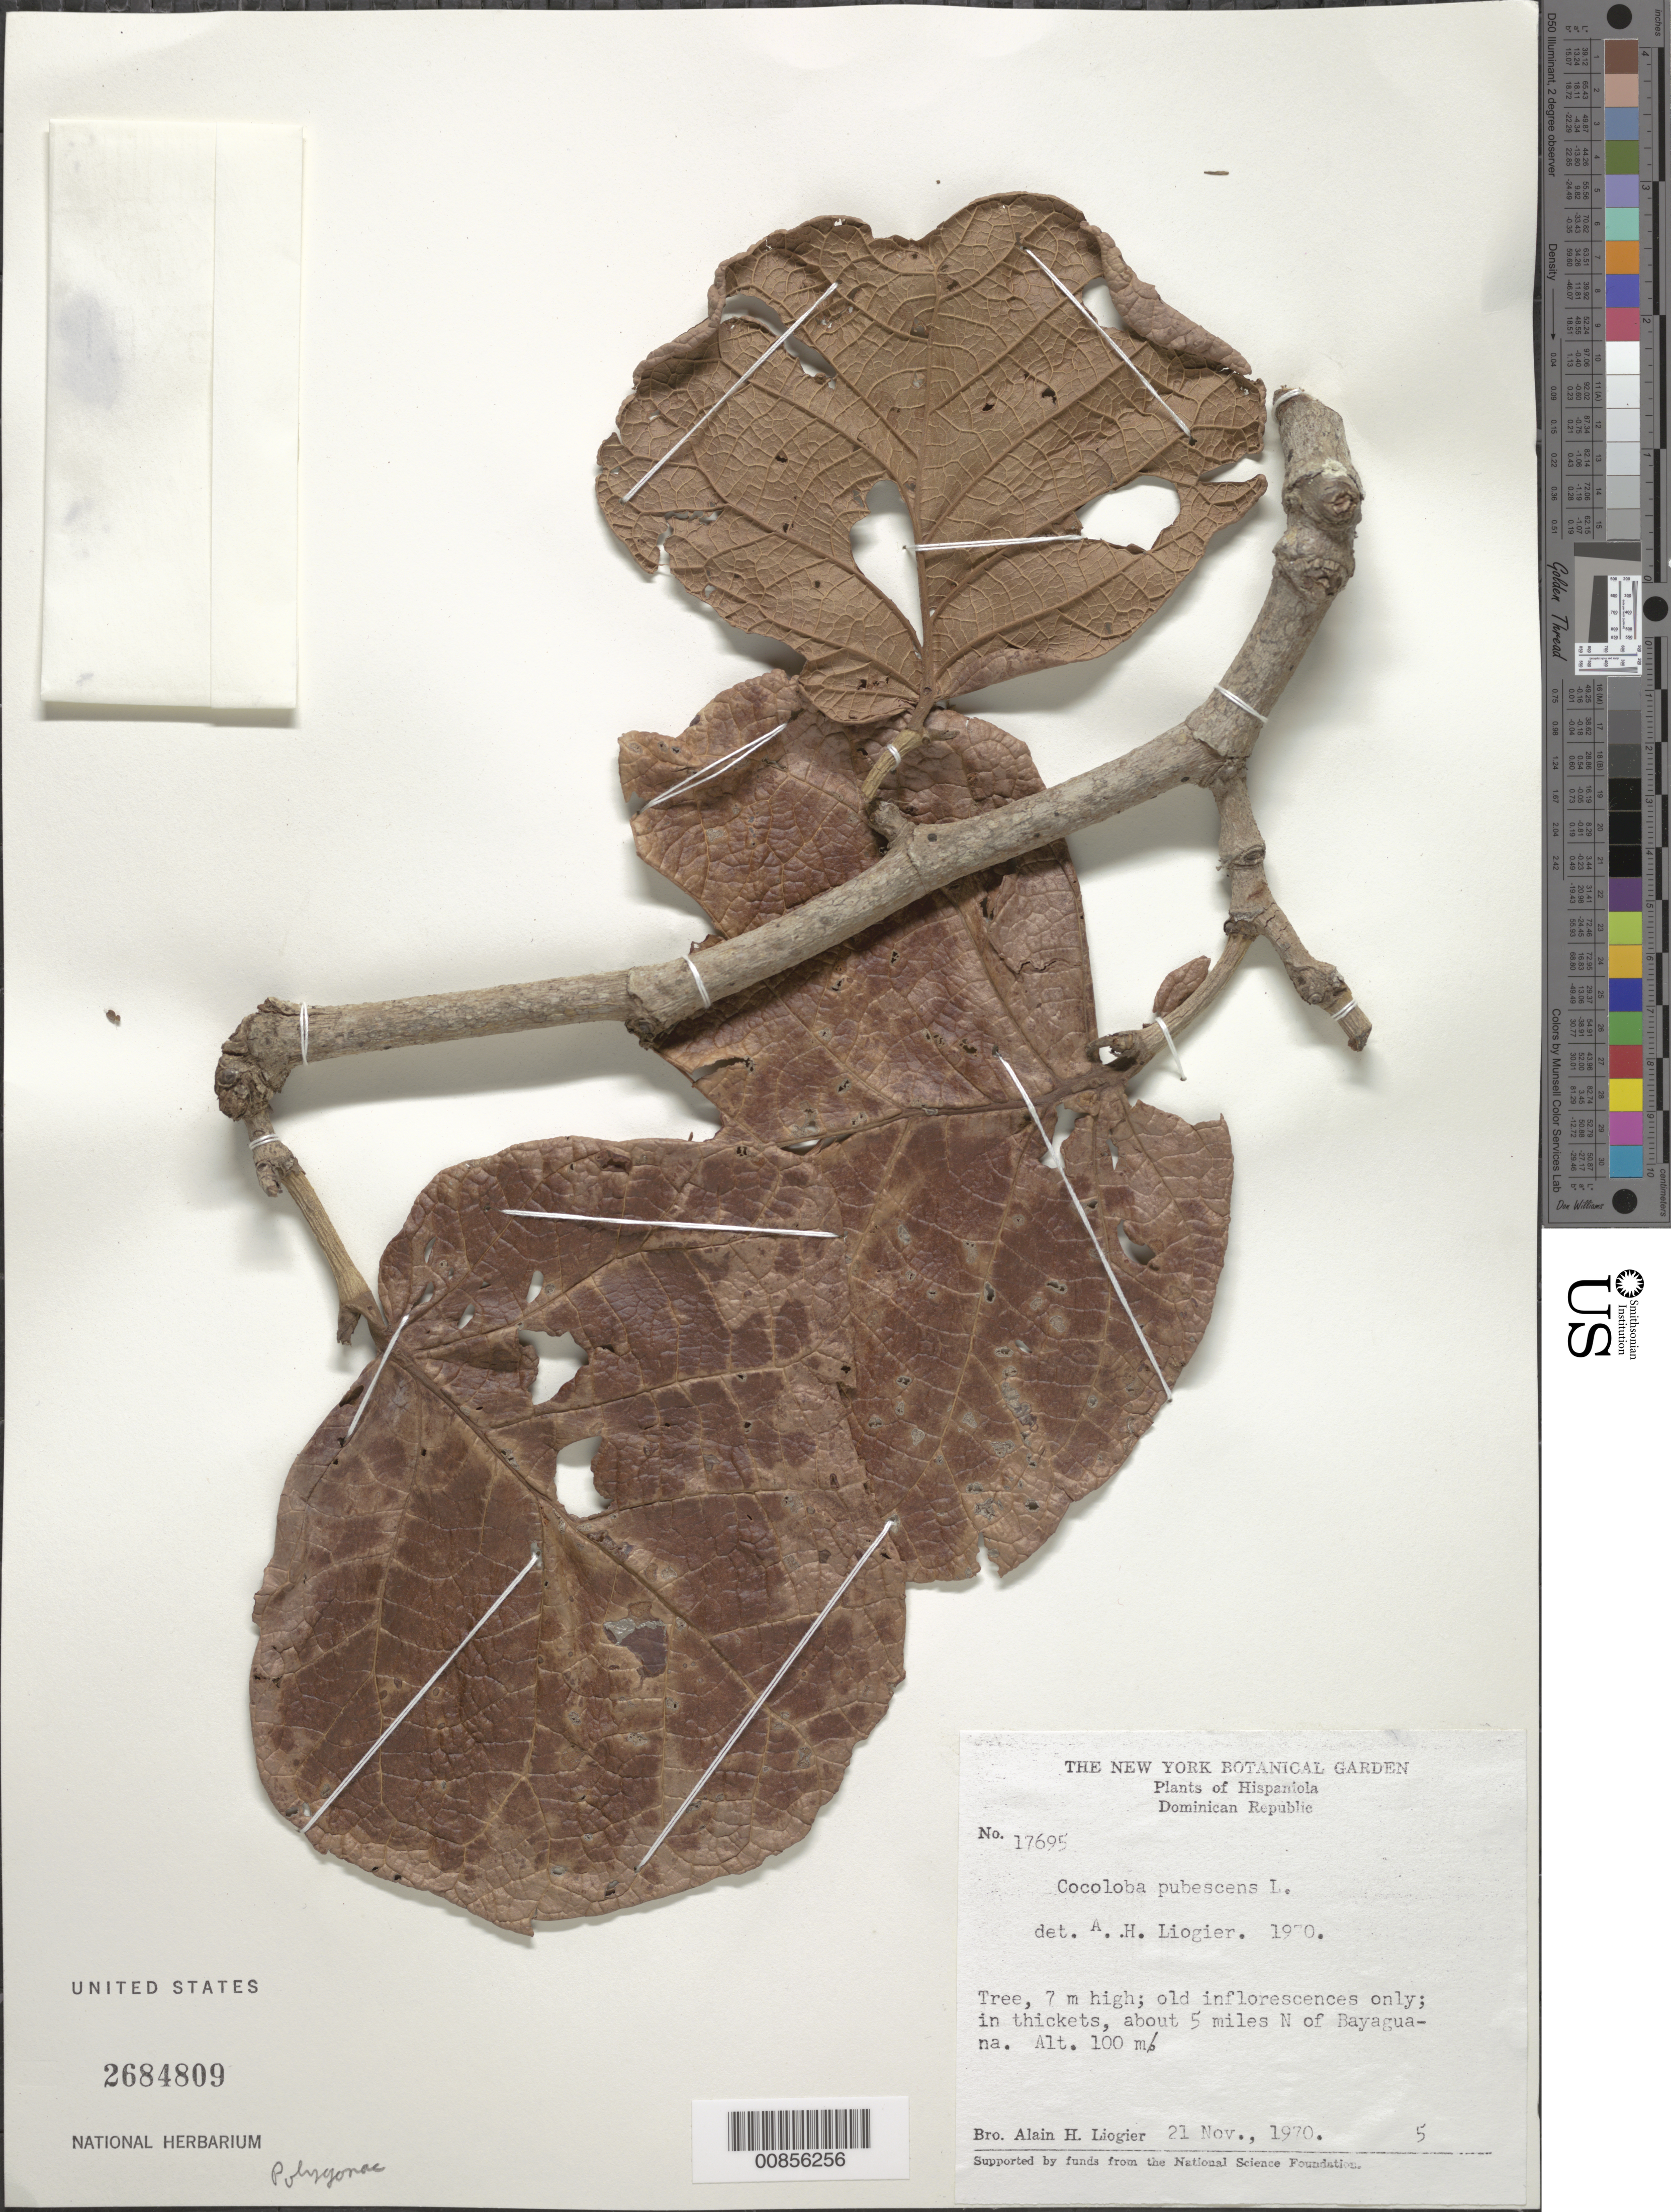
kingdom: Plantae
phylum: Tracheophyta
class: Magnoliopsida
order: Caryophyllales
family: Polygonaceae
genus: Coccoloba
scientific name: Coccoloba pubescens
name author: L.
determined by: Liogier, Alain H.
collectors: A. H. Liogier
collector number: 17695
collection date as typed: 21 Nov 1970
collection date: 1970-11-21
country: Dominican Republic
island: Hispaniola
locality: About 5 miles N of Bayaguana.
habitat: In thickets.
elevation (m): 100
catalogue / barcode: US 2684809